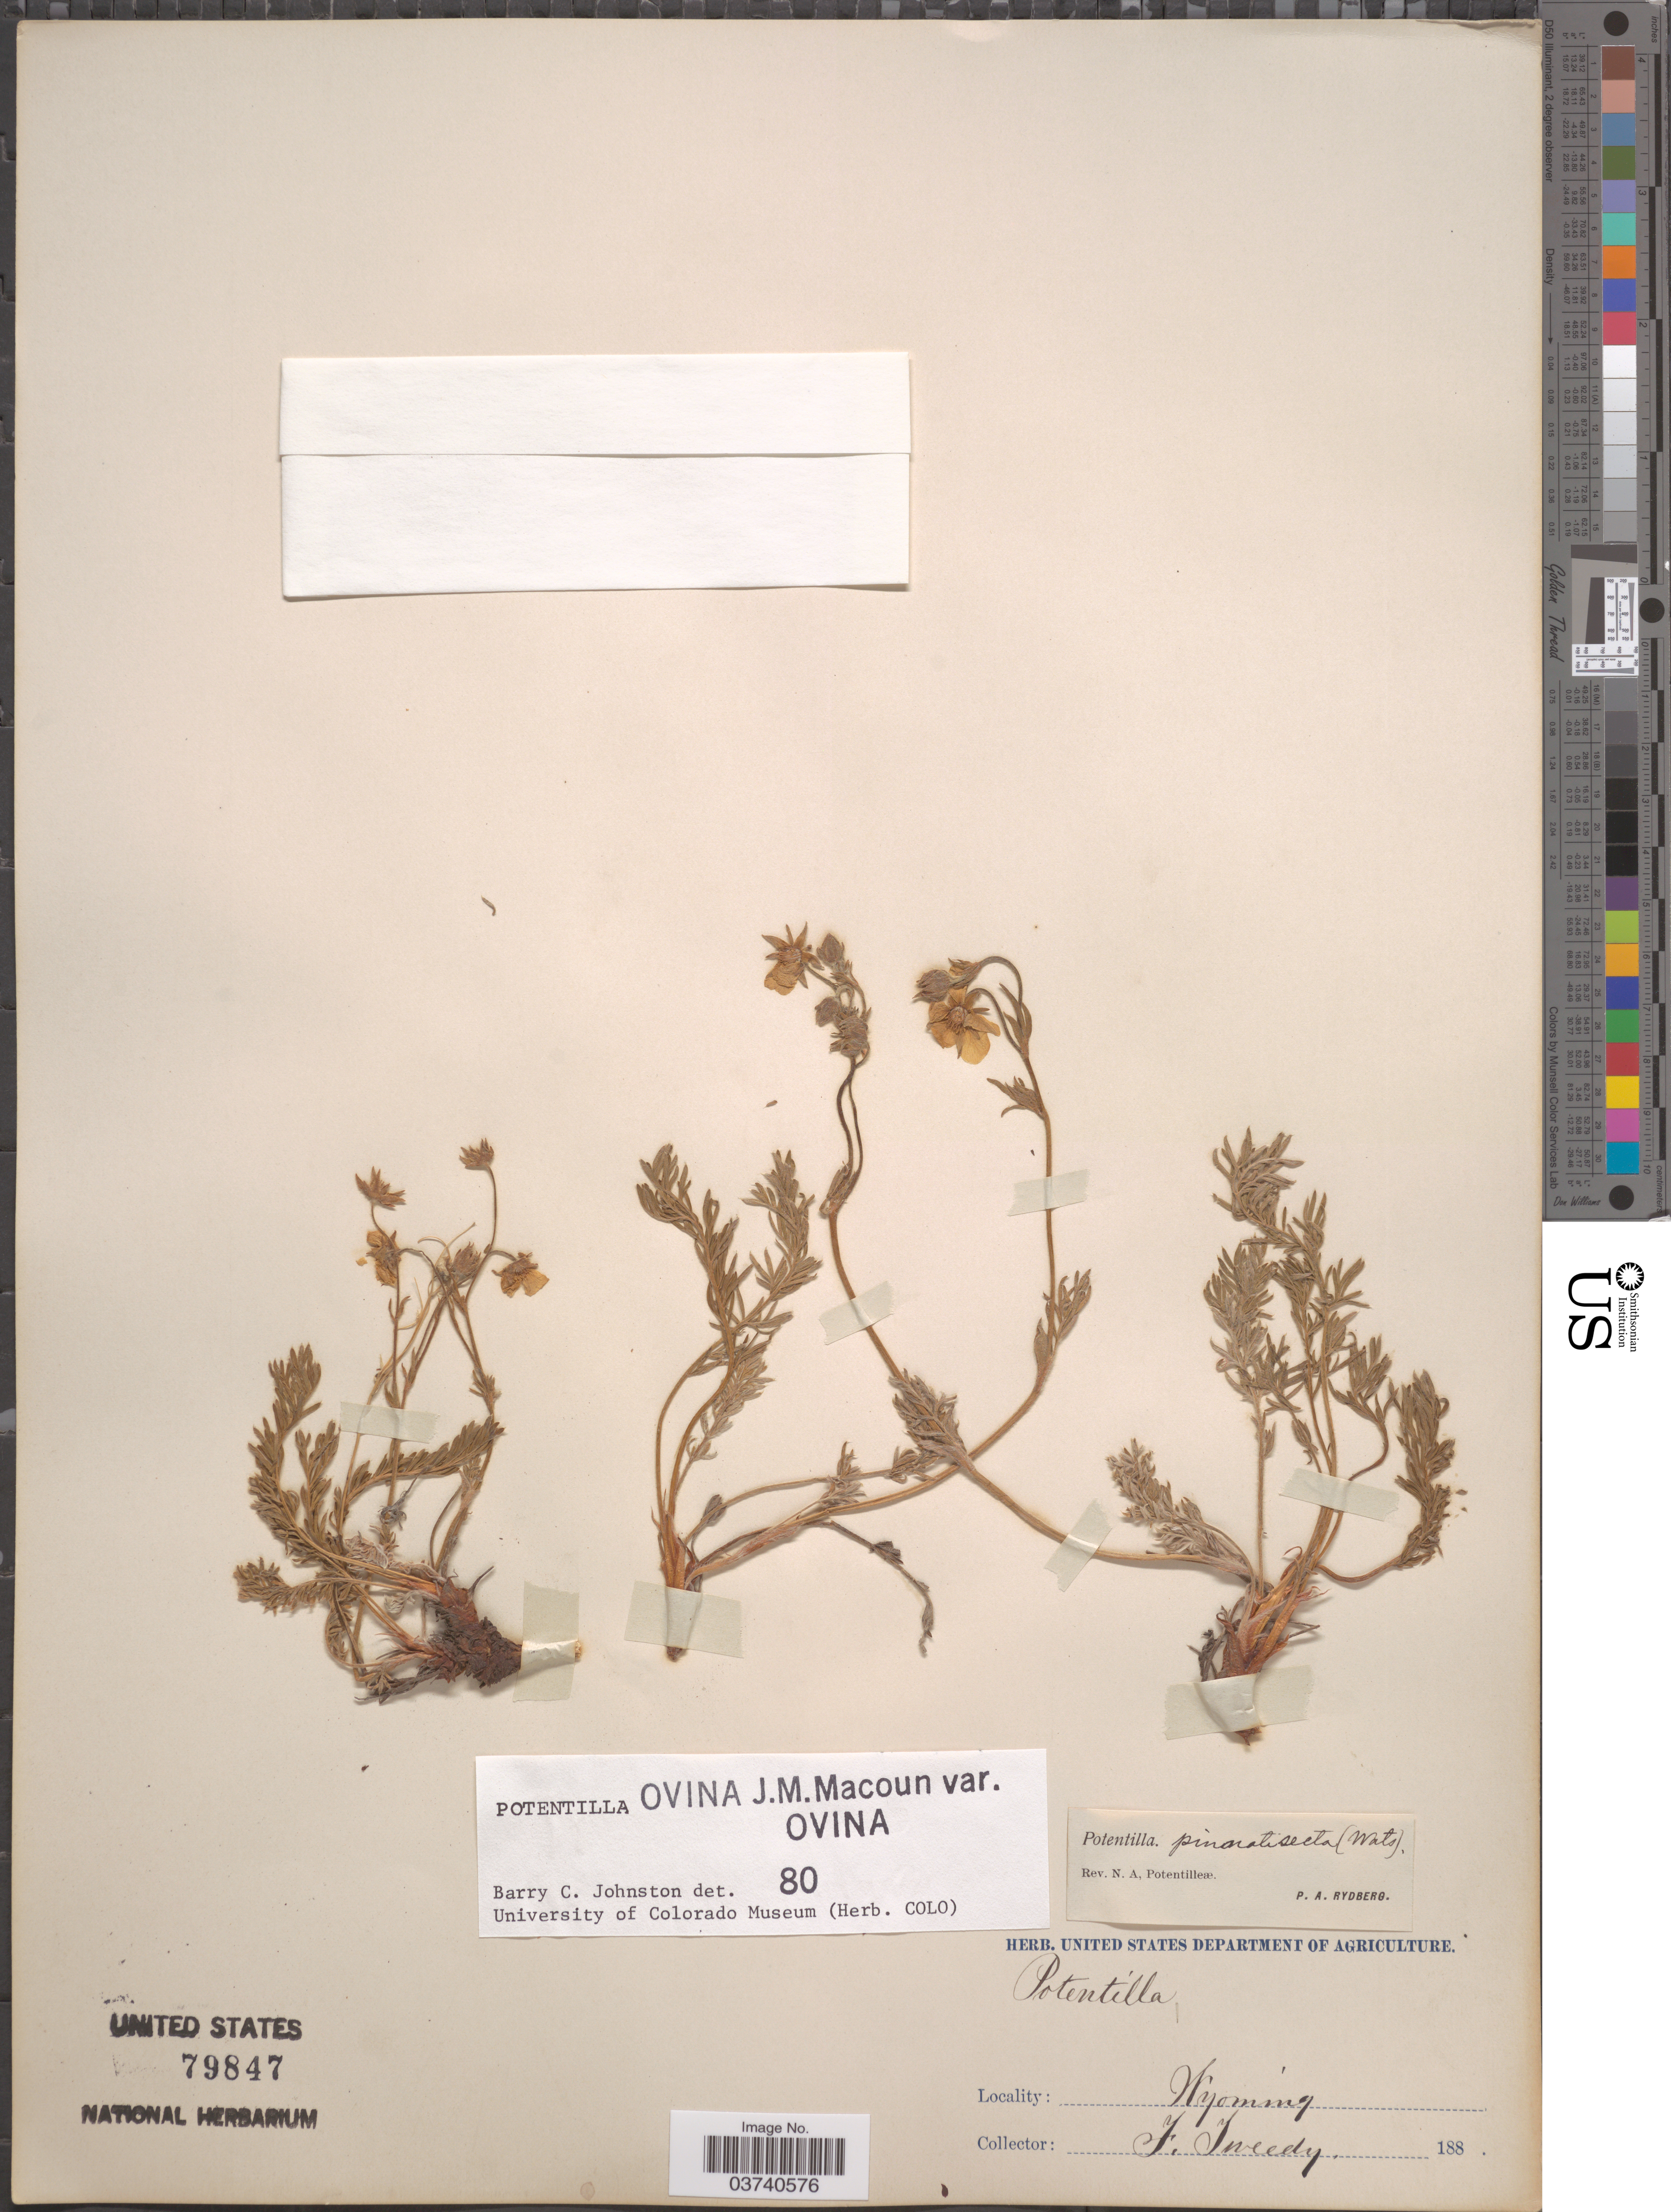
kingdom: Plantae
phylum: Tracheophyta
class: Magnoliopsida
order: Rosales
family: Rosaceae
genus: Potentilla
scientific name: Potentilla ovina var. ovina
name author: Macoun ex J.M. Macoun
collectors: F. Tweedy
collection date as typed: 188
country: United States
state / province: Wyoming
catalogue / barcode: US 79847